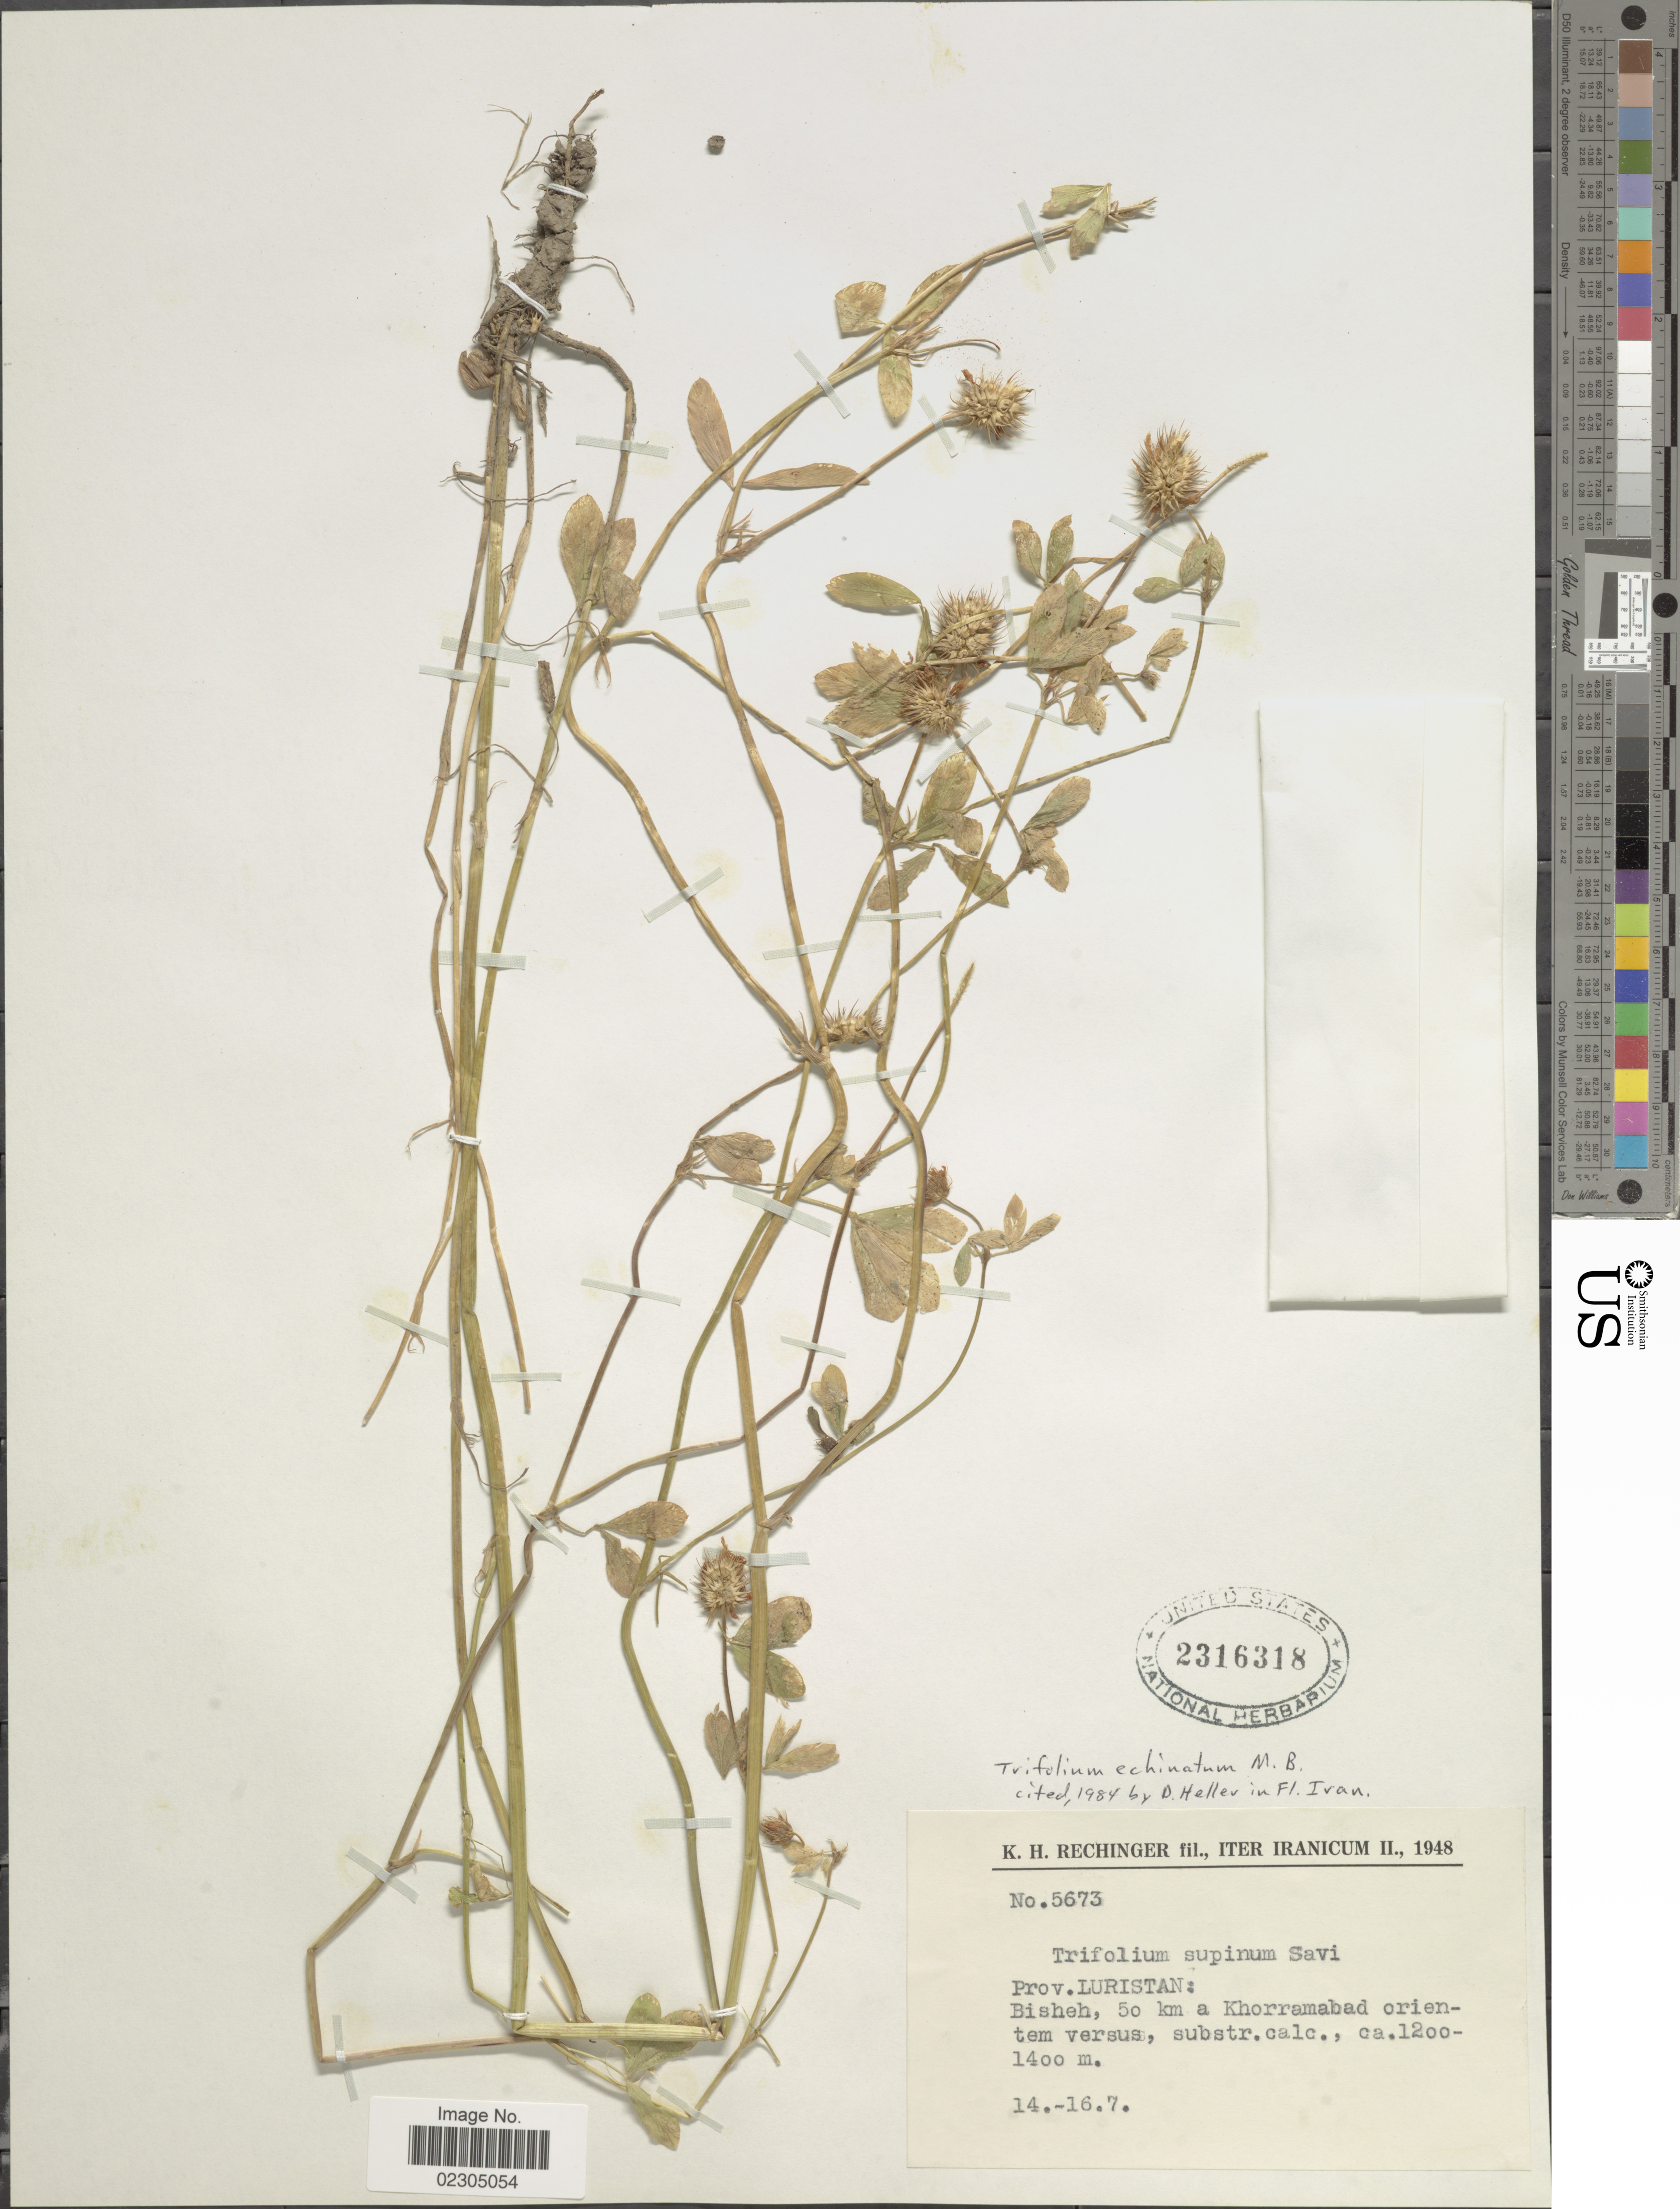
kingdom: Plantae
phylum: Tracheophyta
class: Magnoliopsida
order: Fabales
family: Fabaceae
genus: Trifolium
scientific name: Trifolium echinatum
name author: M. Bieb.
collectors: K. H. Rechinger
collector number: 5673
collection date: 1948-07-14/1948-07-16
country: Iran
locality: Iranicum. Prov. Luristan: Bisheh, 50 km a Khorramabad orientem versus, substr. calc.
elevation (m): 1200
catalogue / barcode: US 2316318